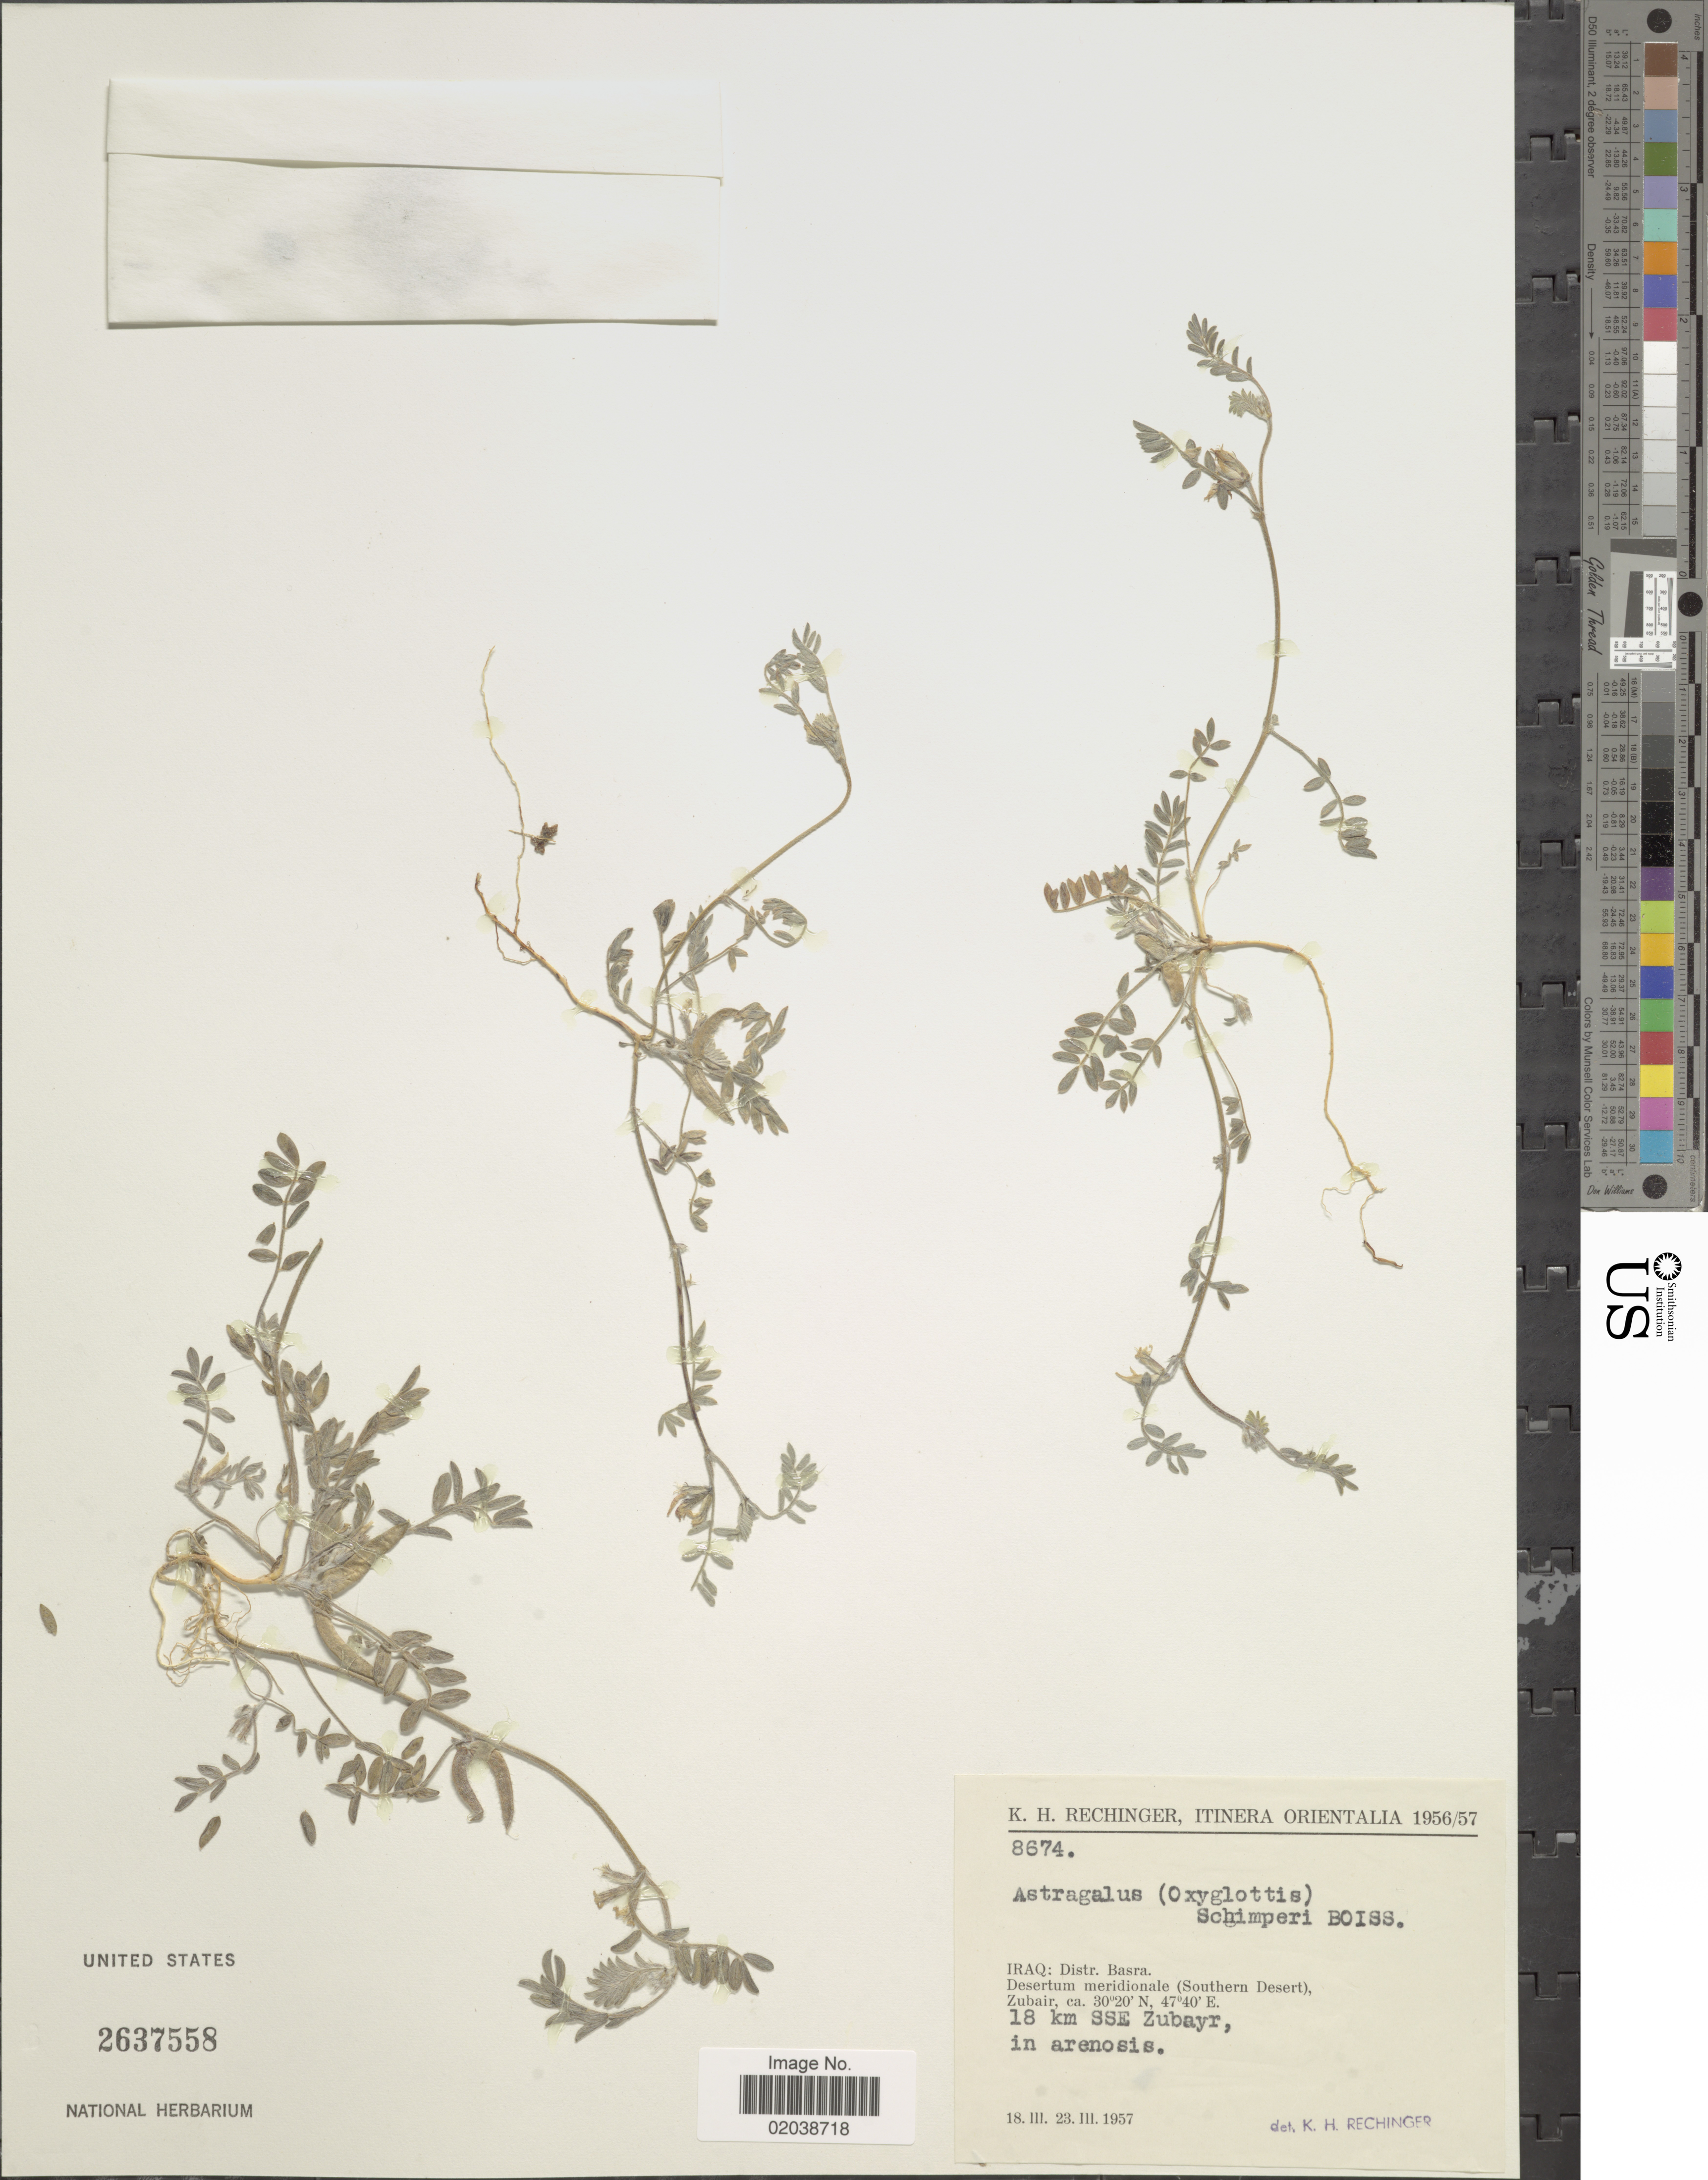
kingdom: Plantae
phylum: Tracheophyta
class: Magnoliopsida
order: Fabales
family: Fabaceae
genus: Astragalus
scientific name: Astragalus schimperi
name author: Boiss.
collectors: K. H. Rechinger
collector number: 8674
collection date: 1957-03-18/1957-03-23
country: Iraq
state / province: Al Basrah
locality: Distr. Basra, Desertum meridionale (Southern Desert), Zubair, 18 km SSE Zubayr, in arenosis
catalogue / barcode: US 2637558